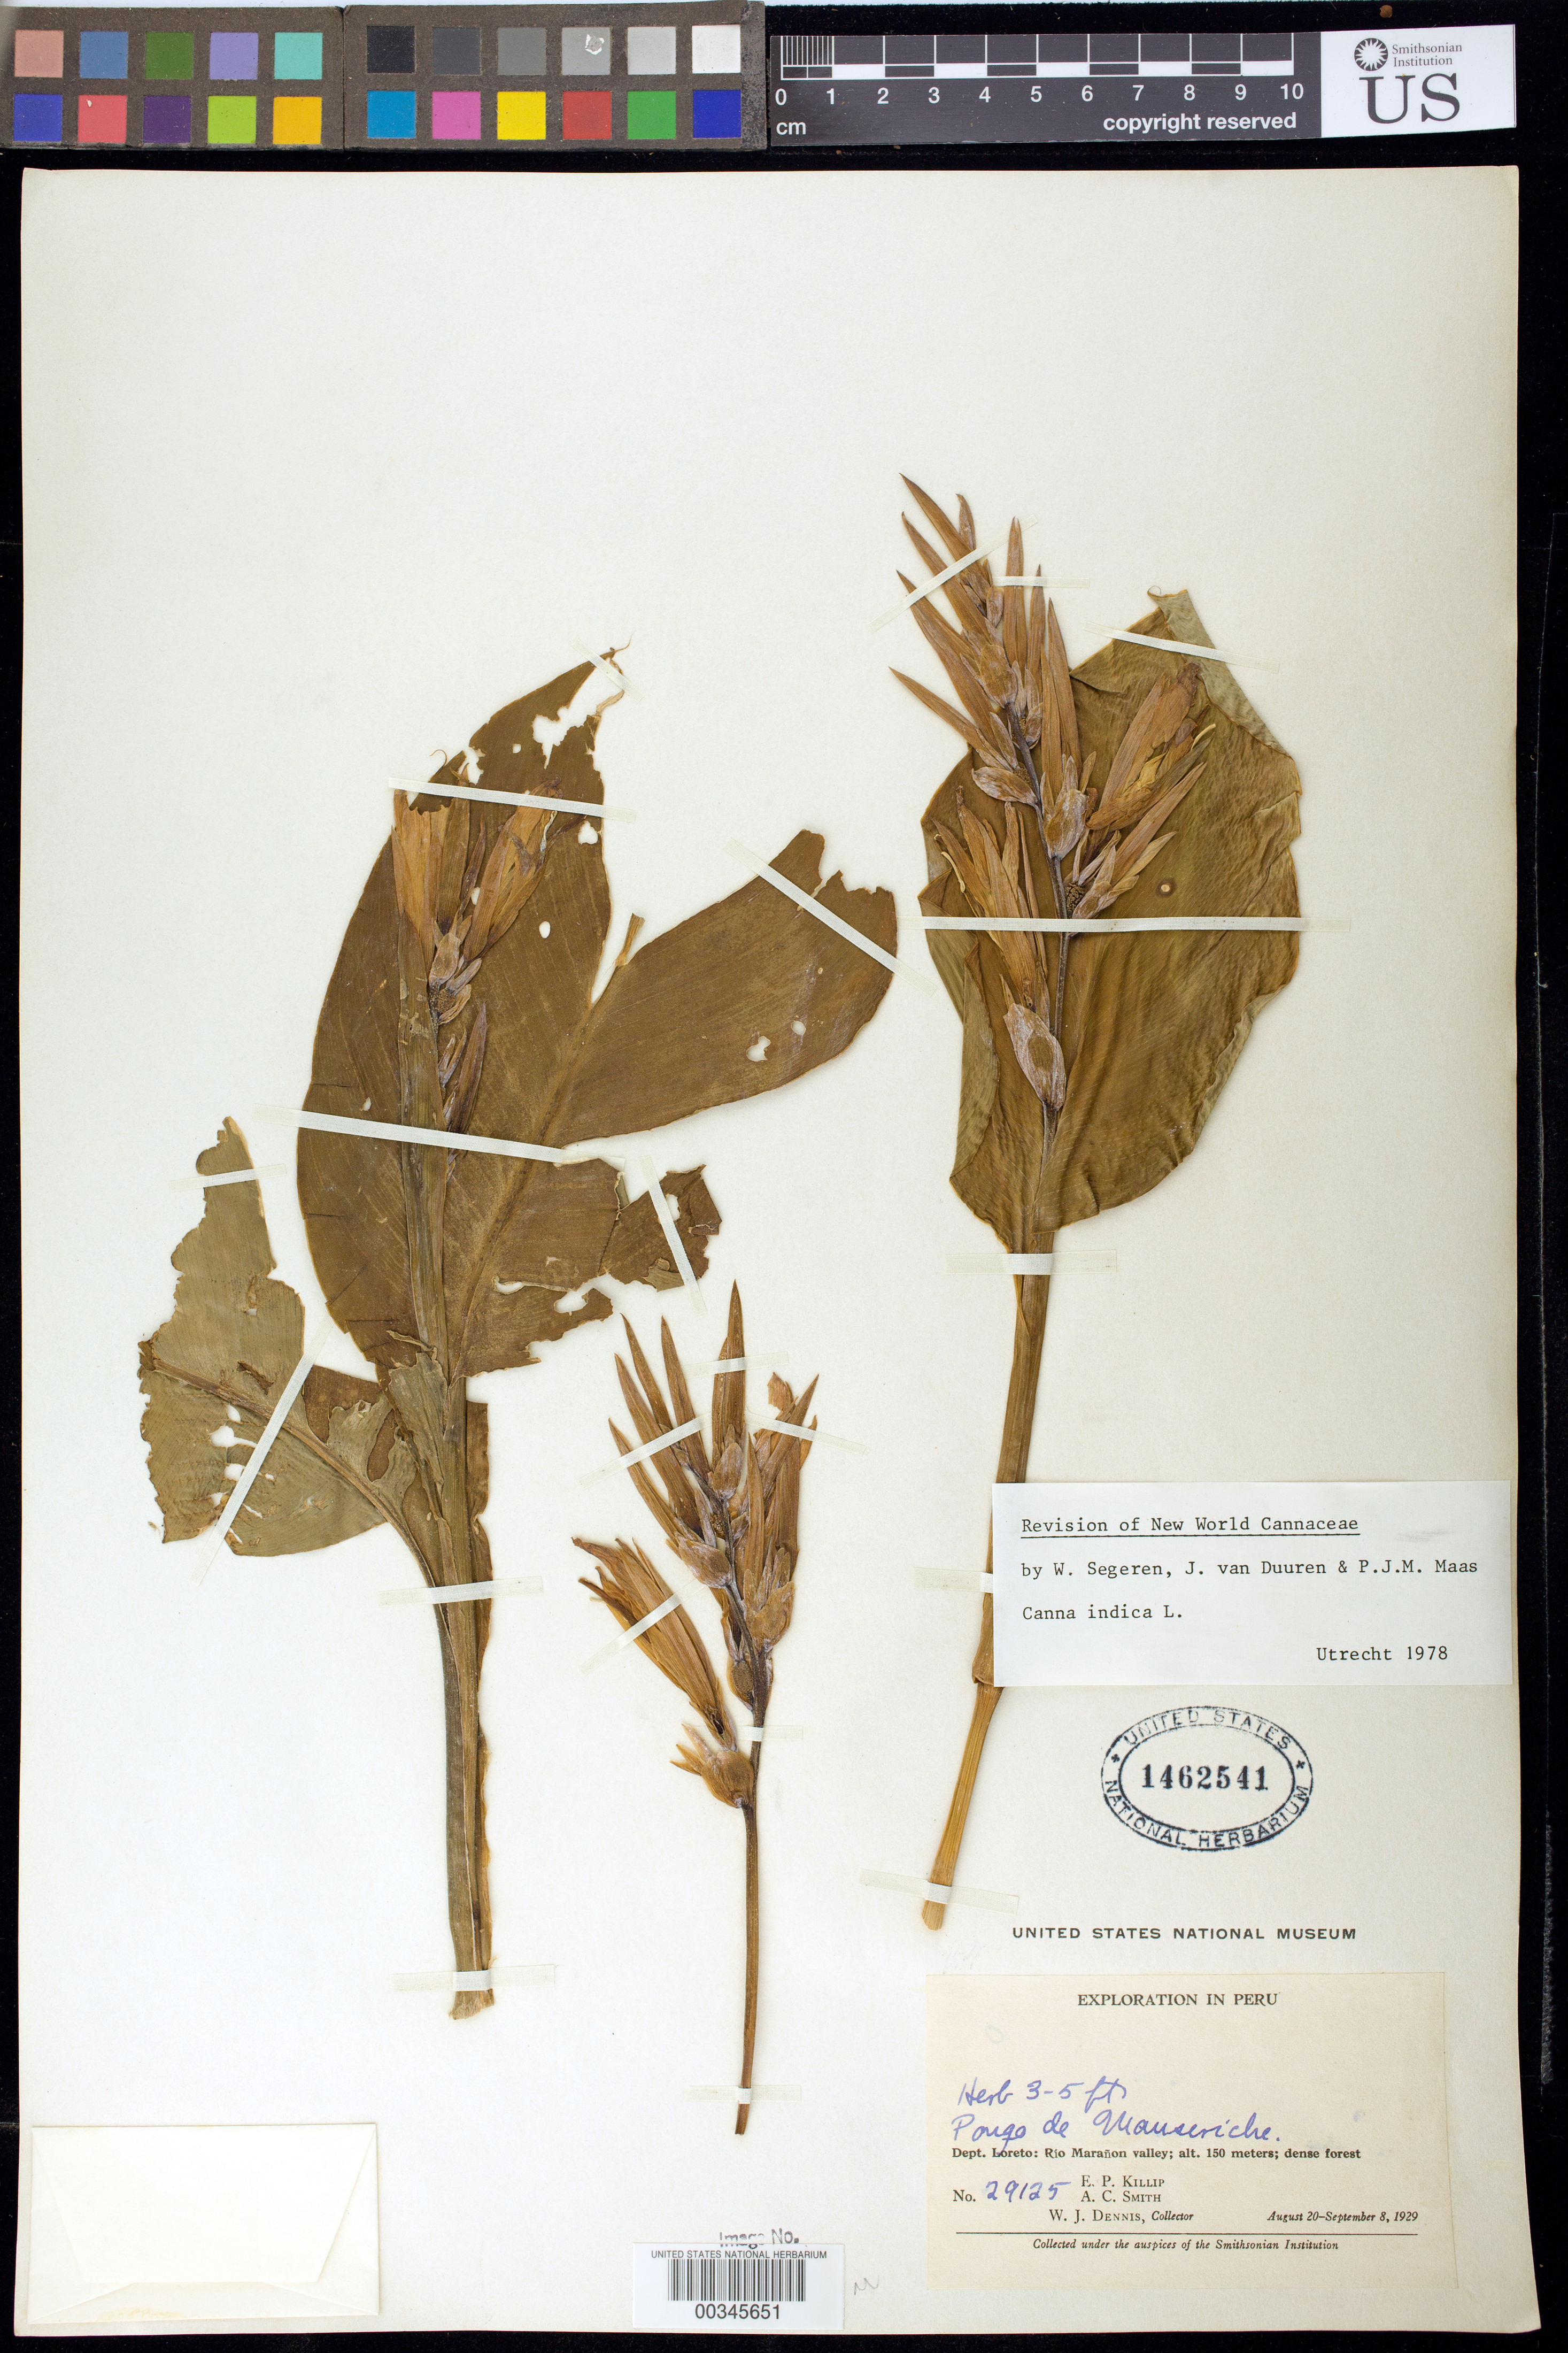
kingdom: Plantae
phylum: Tracheophyta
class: Liliopsida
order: Zingiberales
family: Cannaceae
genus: Canna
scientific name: Canna indica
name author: L.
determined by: Segeren, W.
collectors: E. P. Killip, A. C. Smith & W. J. Dennis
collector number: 29125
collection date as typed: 20 Aug 1929 to 08 Sep 1929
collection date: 1929-08-20/1929-09-08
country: Peru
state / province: Loreto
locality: Rio maranon valley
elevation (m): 150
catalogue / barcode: US 1462541